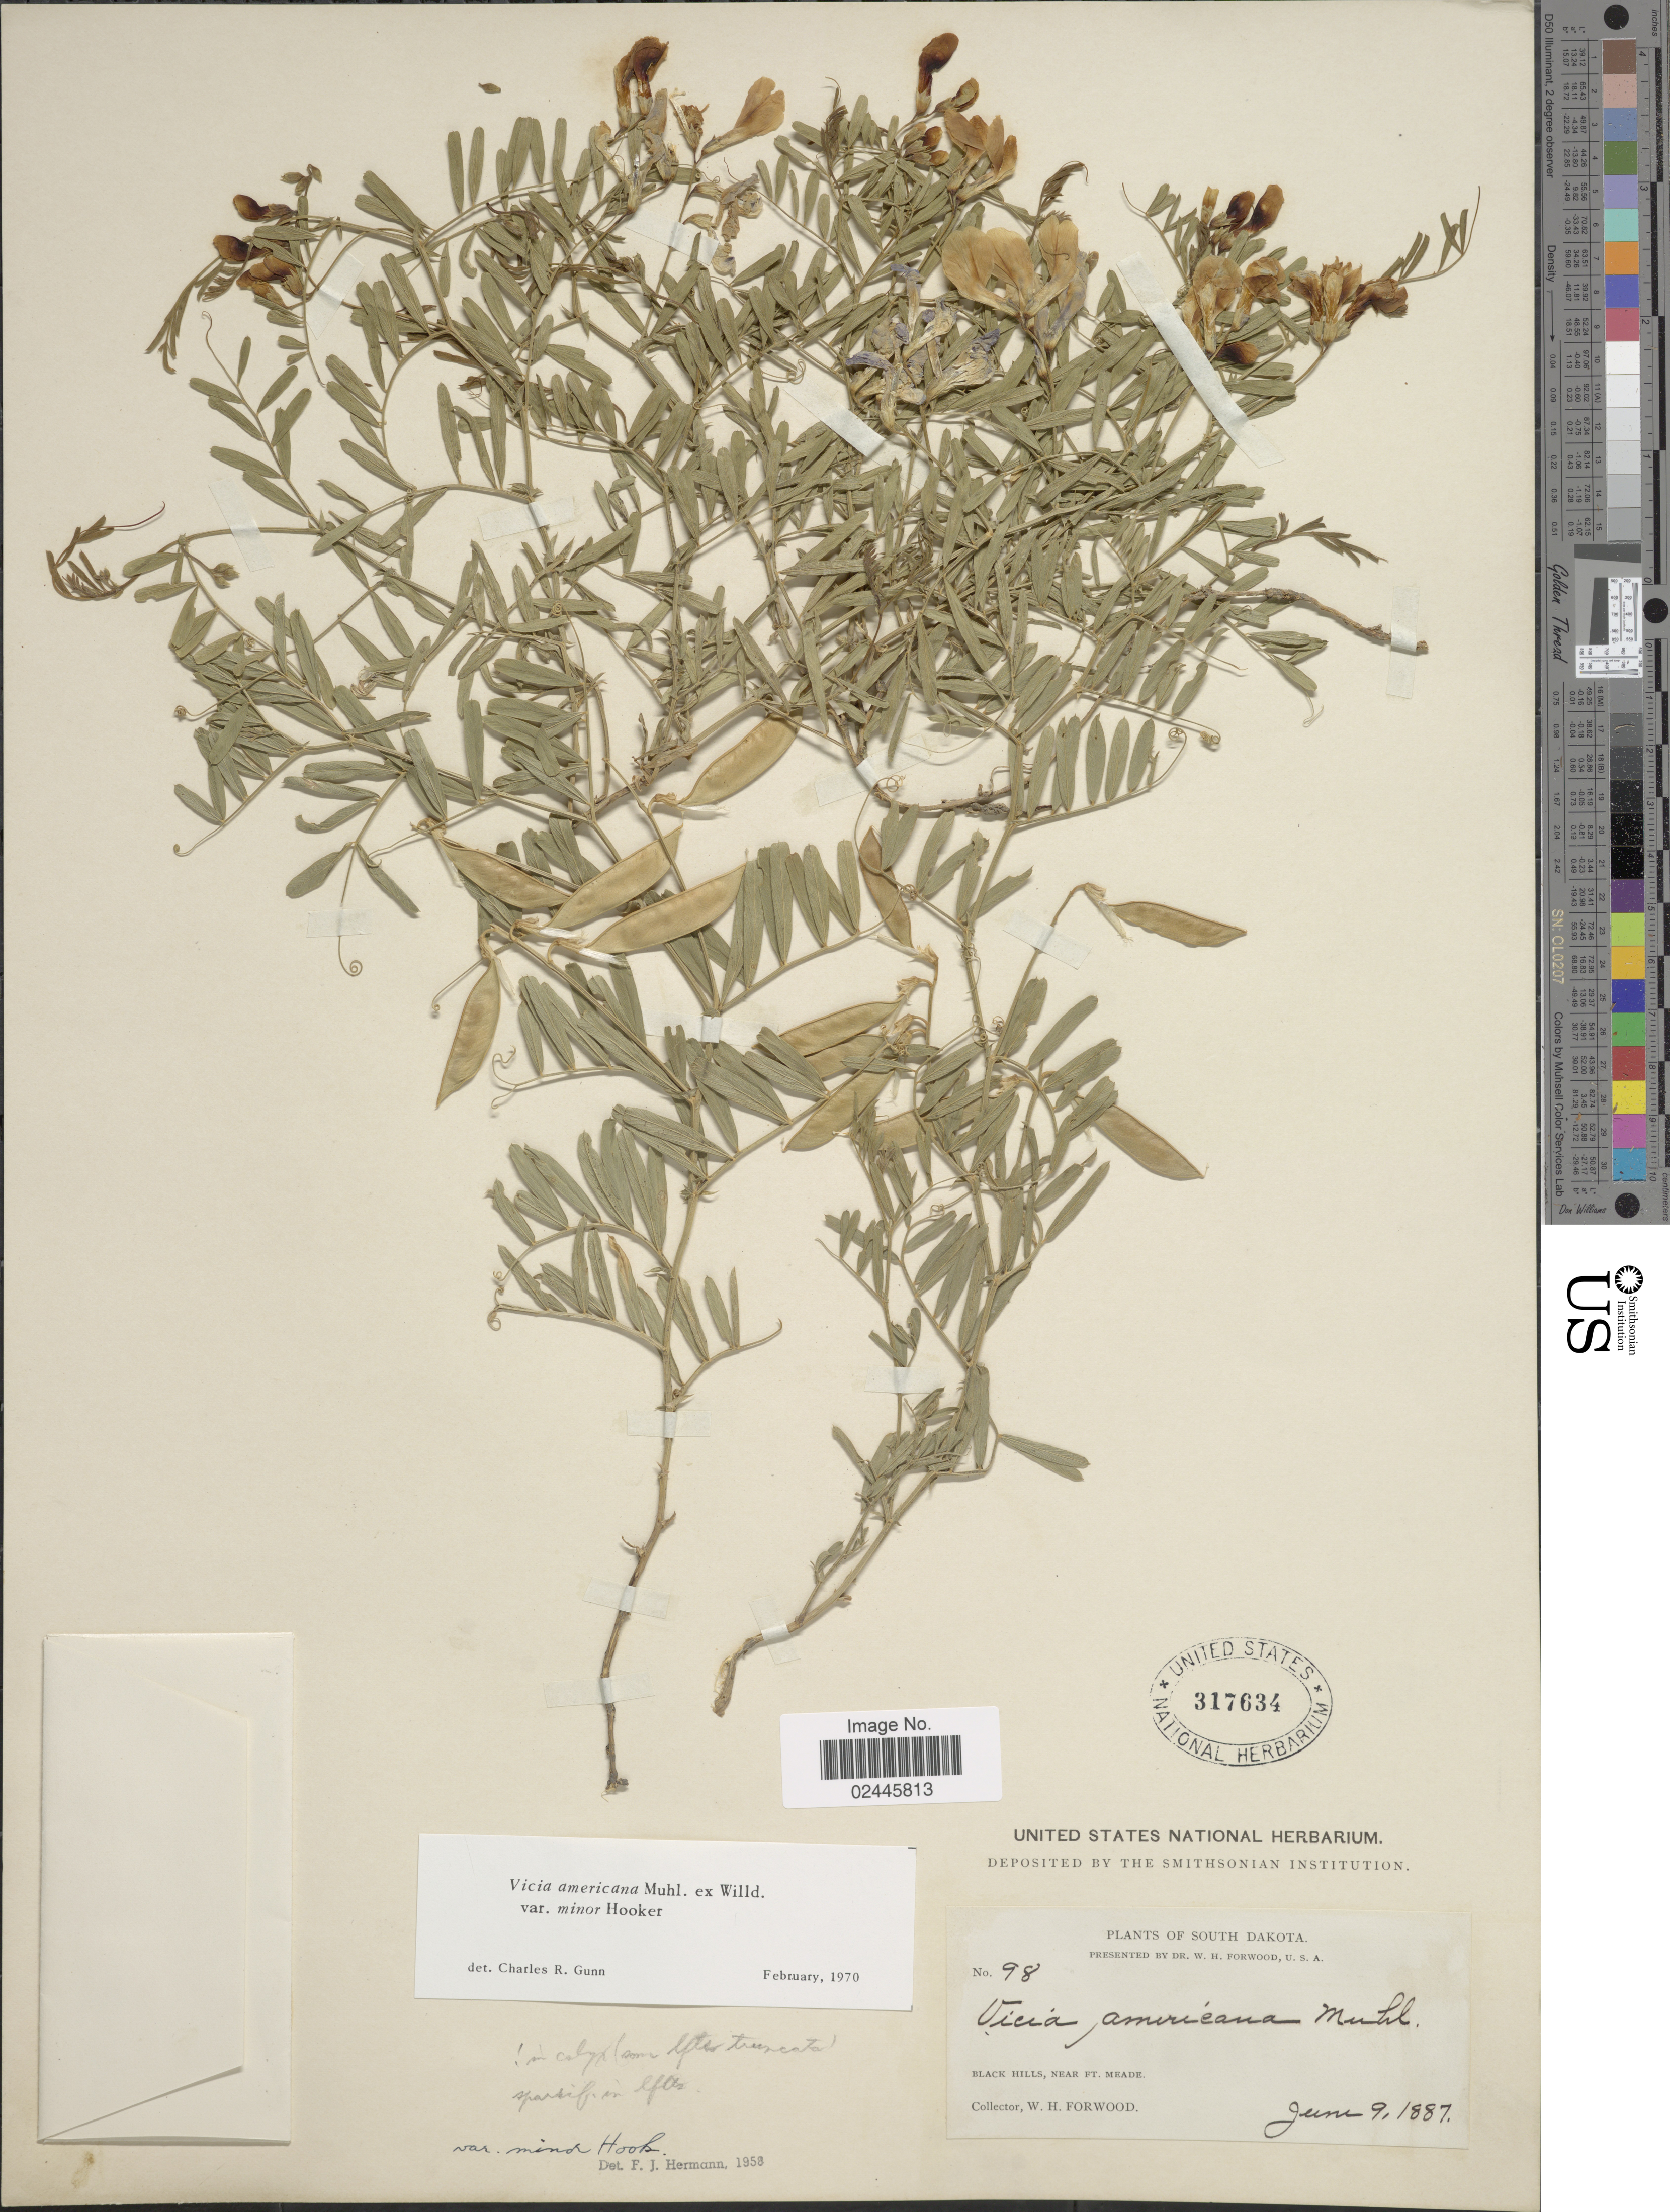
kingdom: Plantae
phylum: Tracheophyta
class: Magnoliopsida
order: Fabales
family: Fabaceae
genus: Vicia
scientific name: Vicia americana var. minor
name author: Hook.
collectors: W. Forwood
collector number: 98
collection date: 1887-06-09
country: United States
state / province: South Dakota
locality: Black Hills, Near Ft. Meade.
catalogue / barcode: US 317634